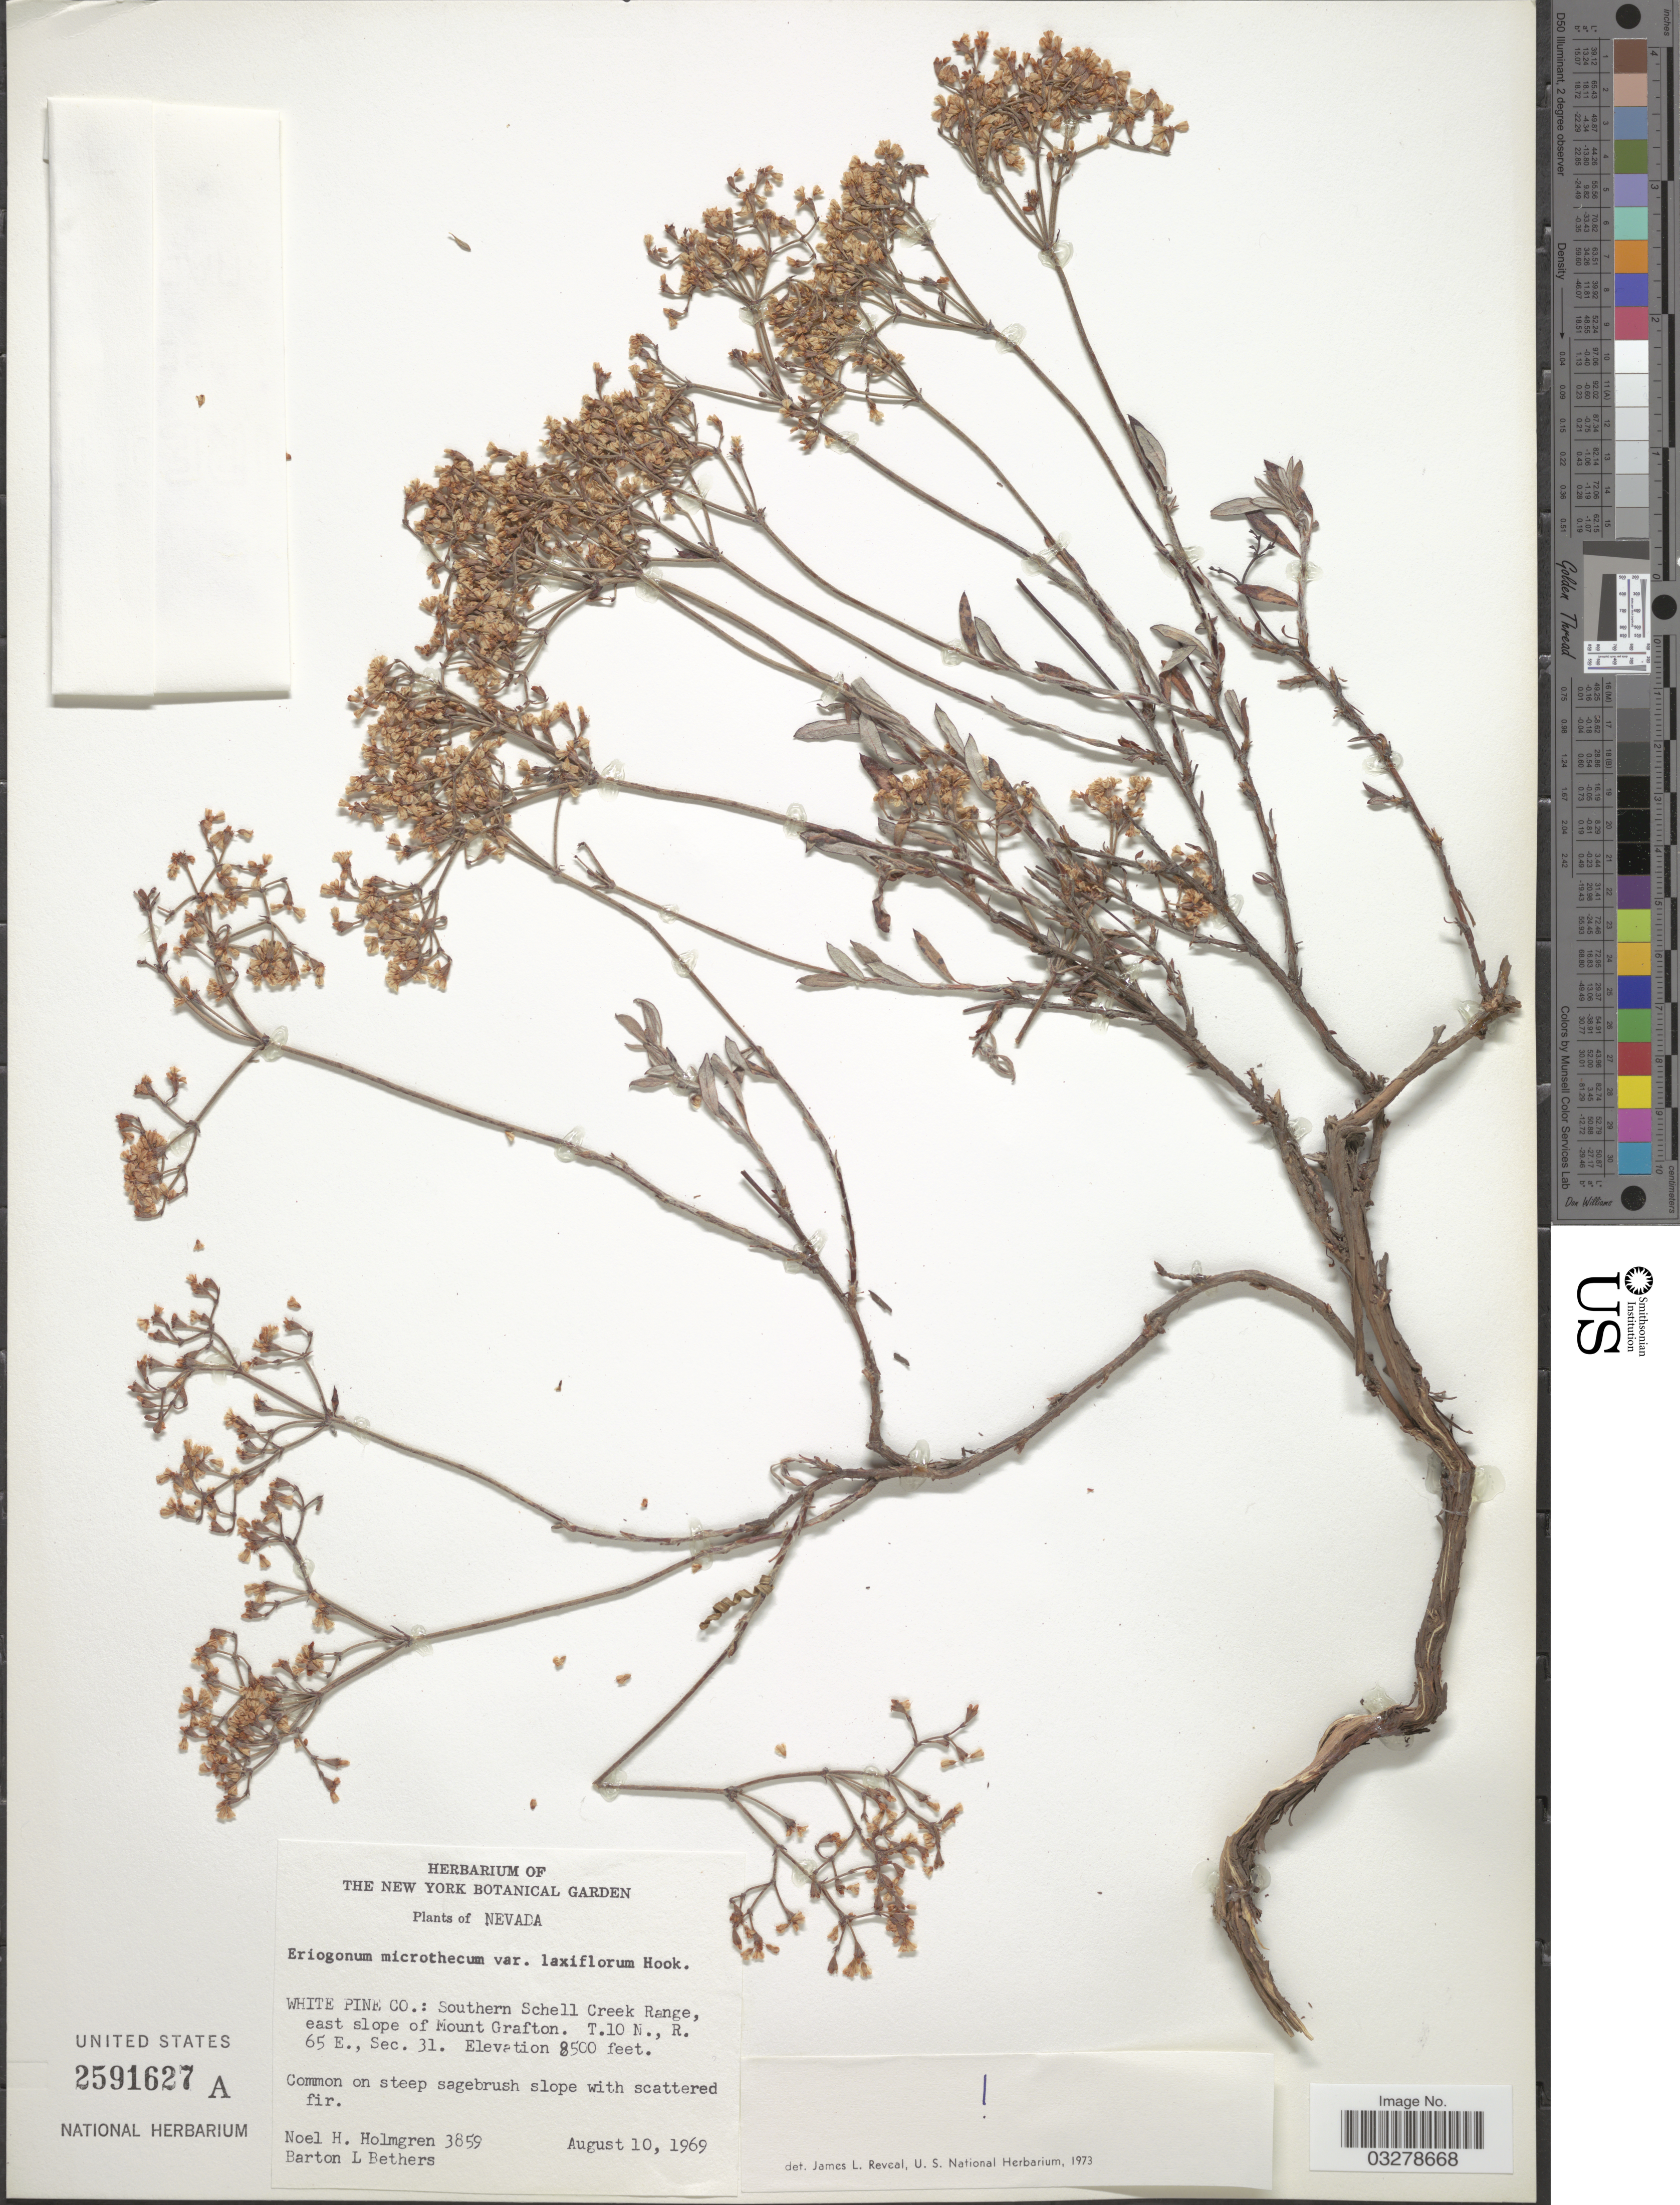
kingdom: Plantae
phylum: Tracheophyta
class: Magnoliopsida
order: Caryophyllales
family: Polygonaceae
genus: Eriogonum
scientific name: Eriogonum microtheca var. laxiflorum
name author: Hook.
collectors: N. H. Holmgren & B. Bethers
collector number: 3859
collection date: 1969-08-10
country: United States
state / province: Nevada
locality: White Pine Co.: Southern Schell Creek Range, east slope of Mount Grafton. T.10 N., R. 65 E., Sec. 31.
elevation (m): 2591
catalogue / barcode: US 2591627A